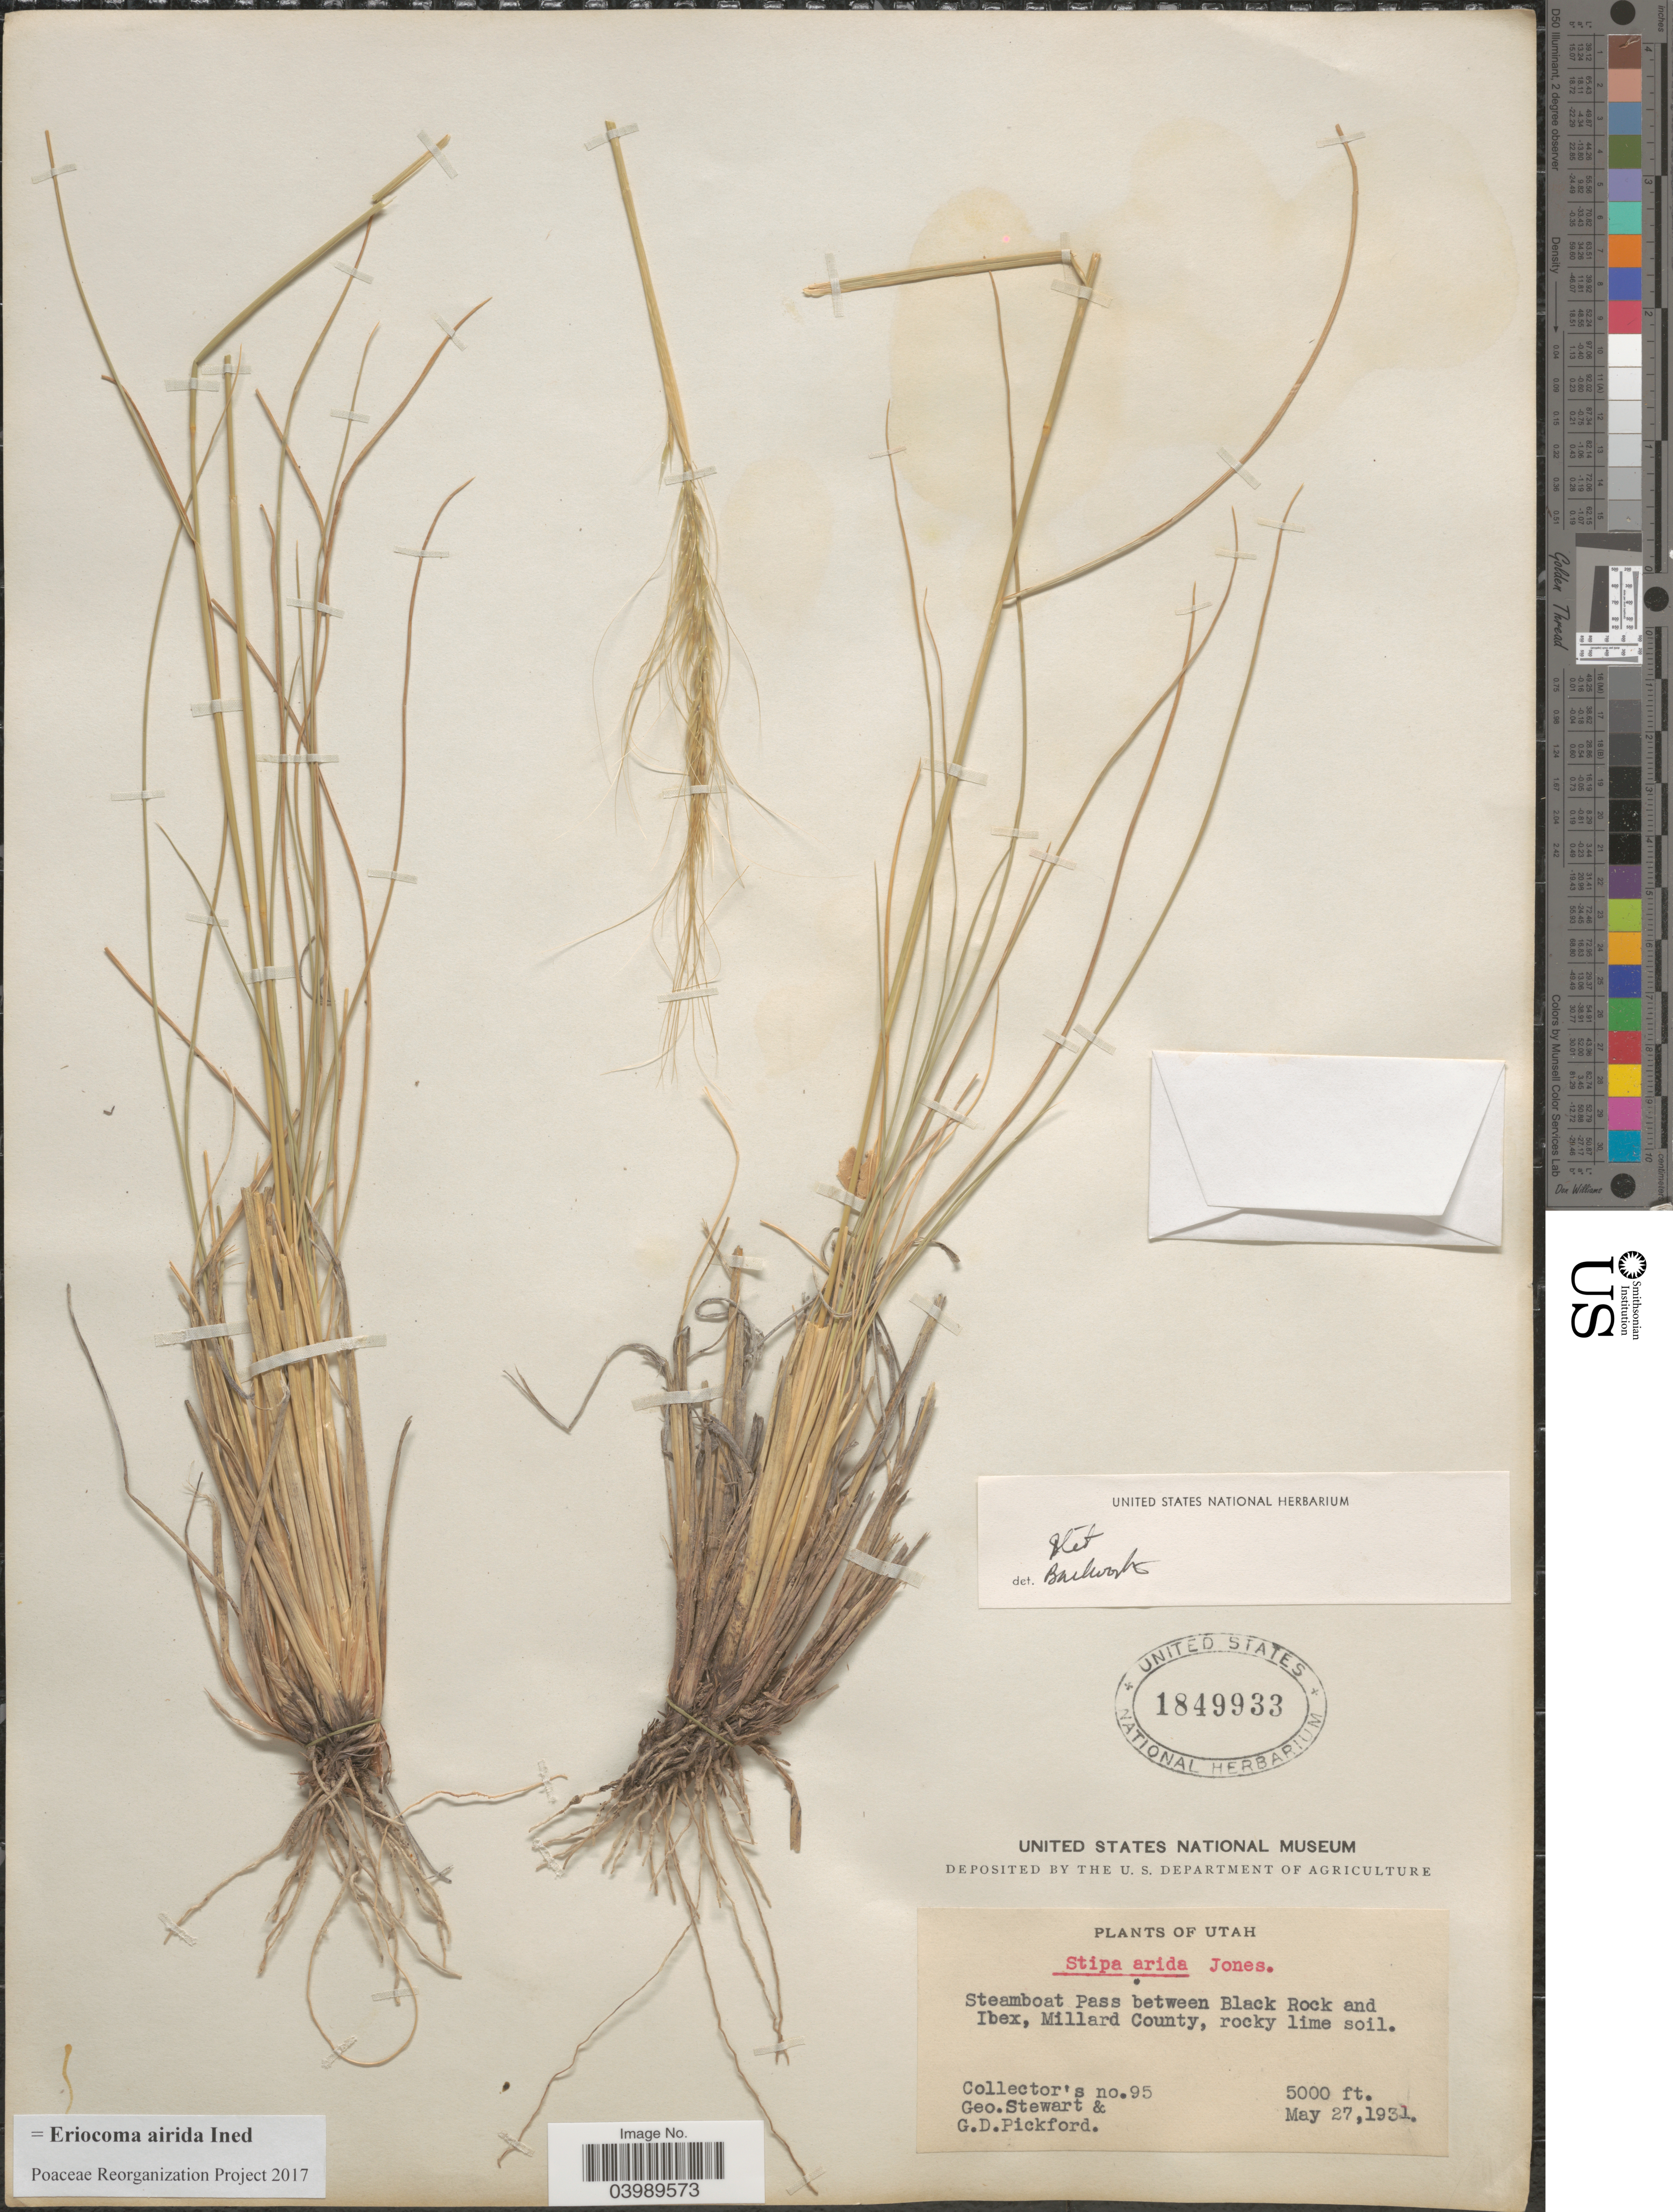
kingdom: Plantae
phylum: Tracheophyta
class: Liliopsida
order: Poales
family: Poaceae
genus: Eriocoma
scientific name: Eriocoma arida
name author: (M.E. Jones) Romasch.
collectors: G. Stewart & G. Pickford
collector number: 95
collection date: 1931-05-27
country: United States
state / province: Utah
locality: Steamboat Pass between Black Rock and Ibex, Millard County.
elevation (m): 1524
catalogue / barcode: US 1849933